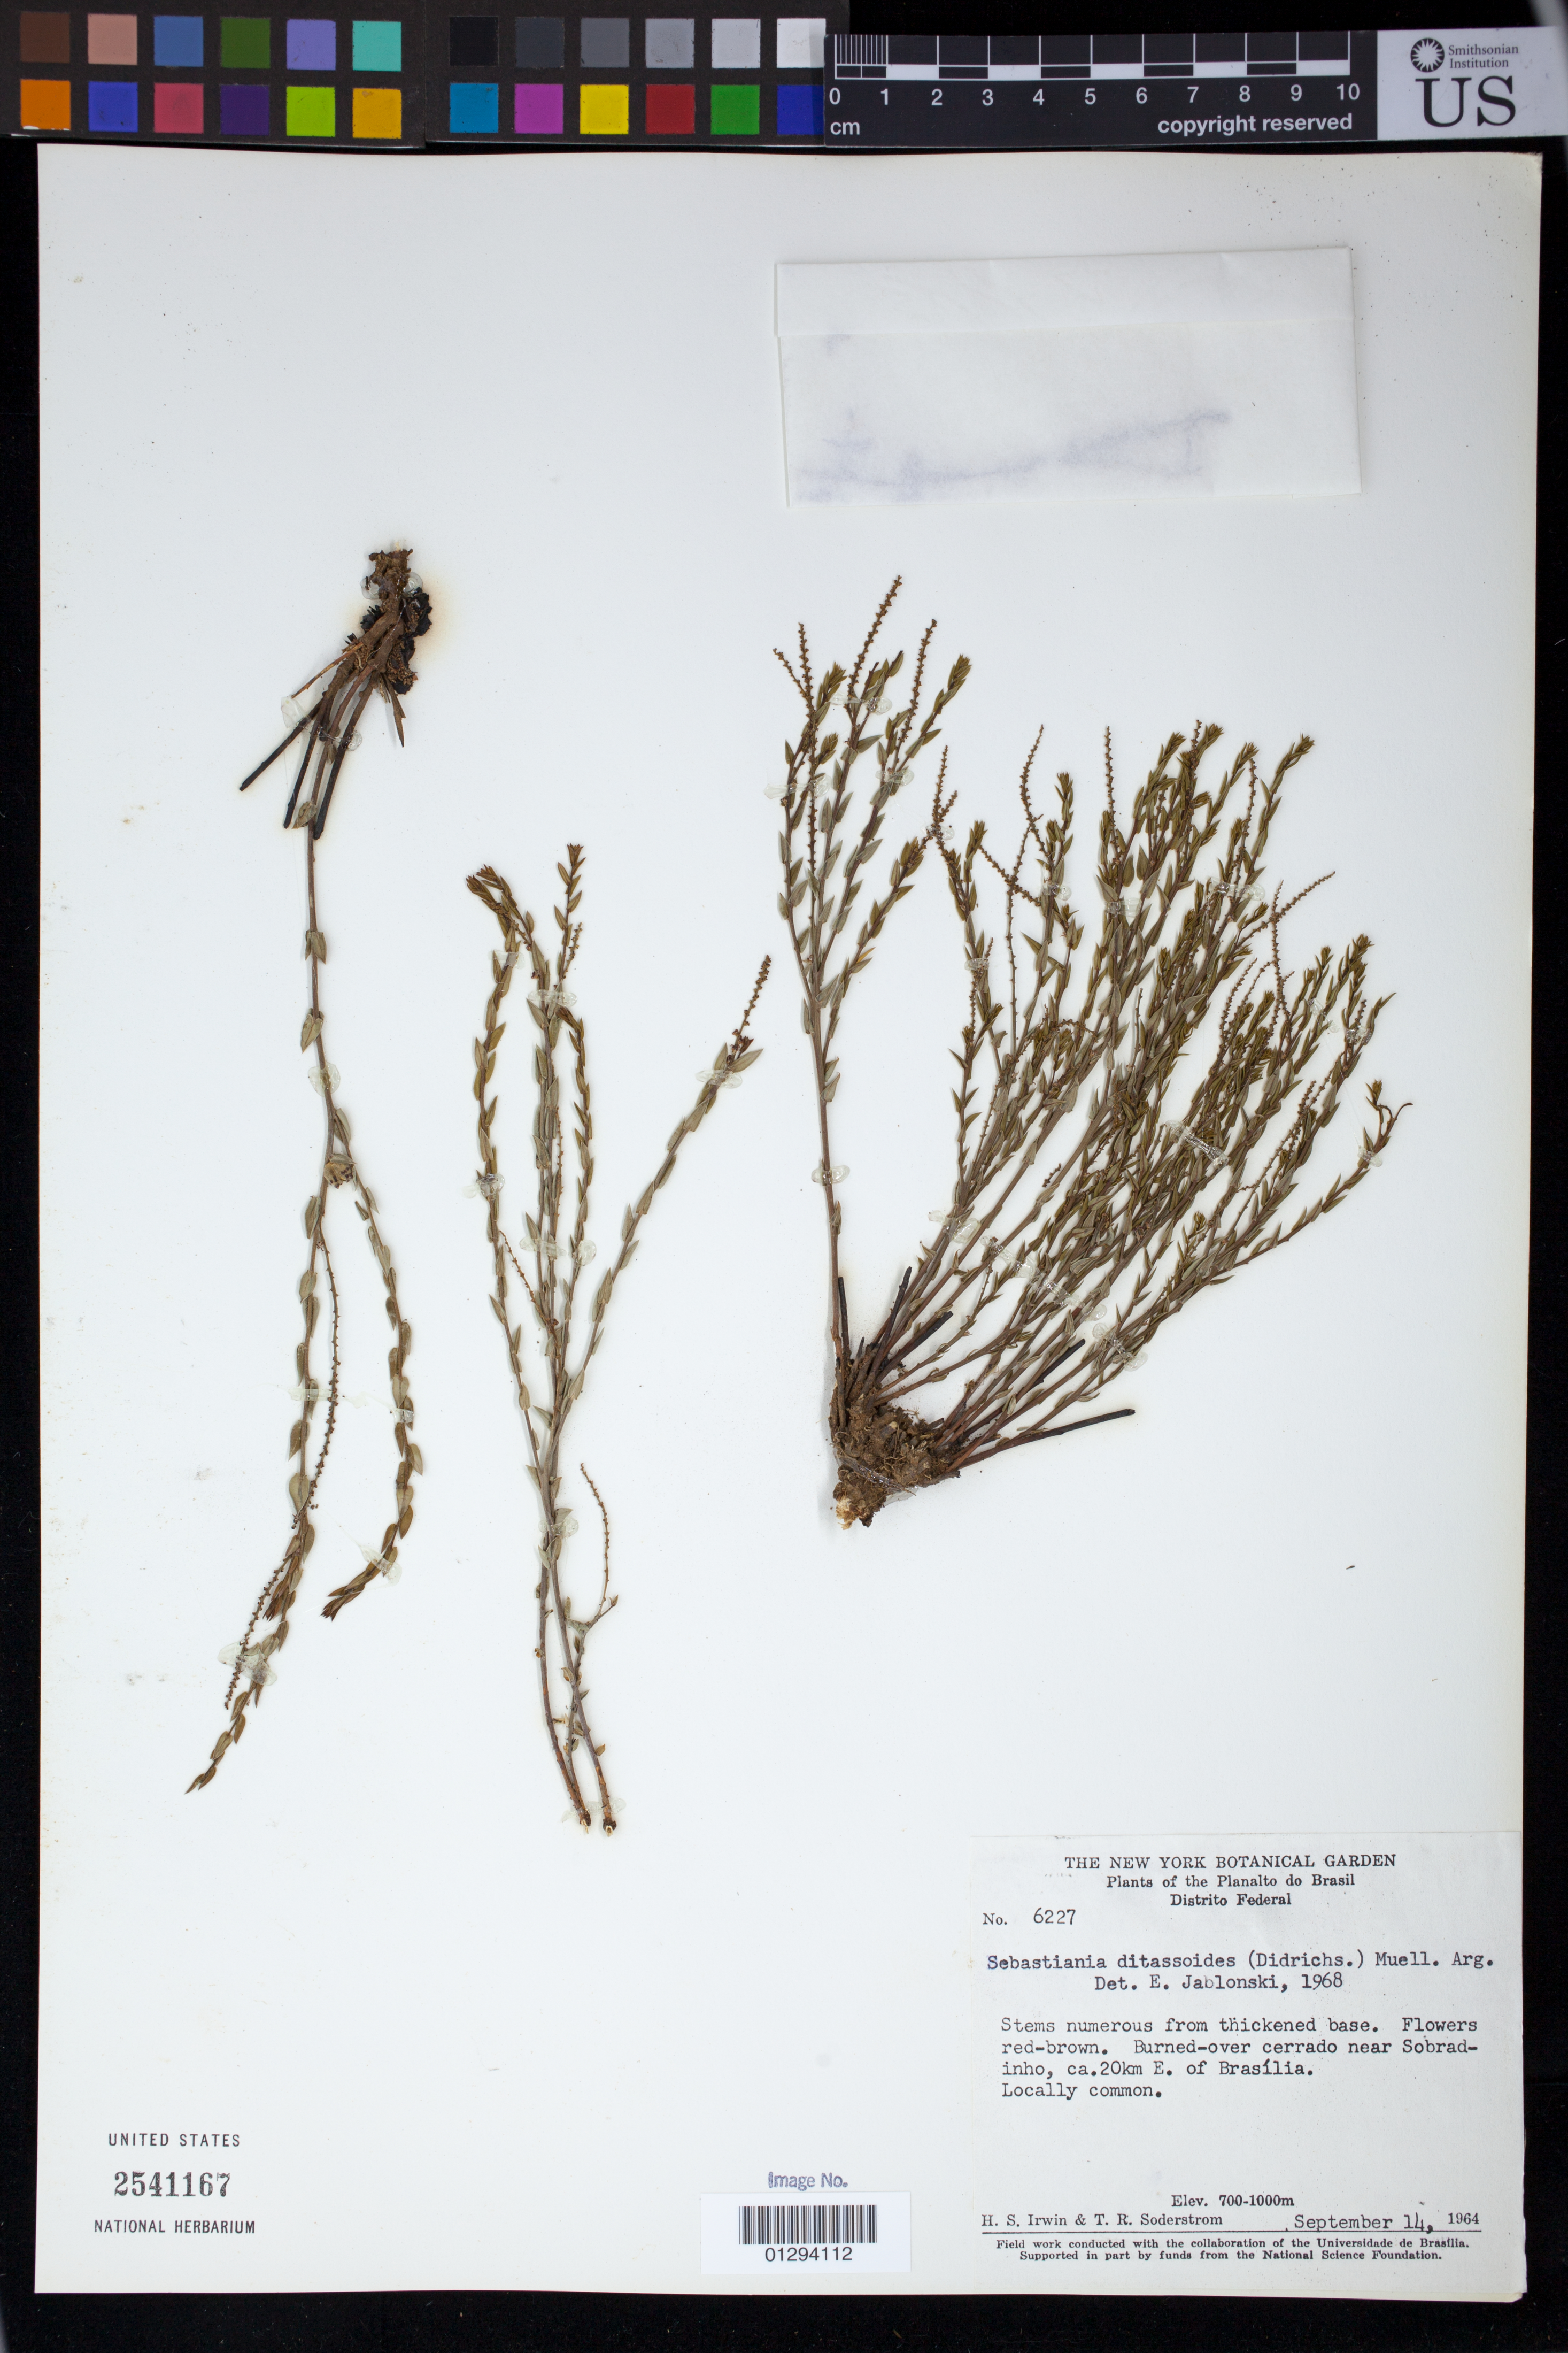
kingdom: Plantae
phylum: Tracheophyta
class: Magnoliopsida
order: Malpighiales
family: Euphorbiaceae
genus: Sebastiania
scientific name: Sebastiania ditassoides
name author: (Didr.) Müll. Arg.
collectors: H. Irwin & T. R. Soderstrom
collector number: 6227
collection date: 1964-09-14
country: Brazil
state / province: Distrito Federal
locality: near Sobradinho, ca. 20km E. of Brasilia.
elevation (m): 700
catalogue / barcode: US 2541167